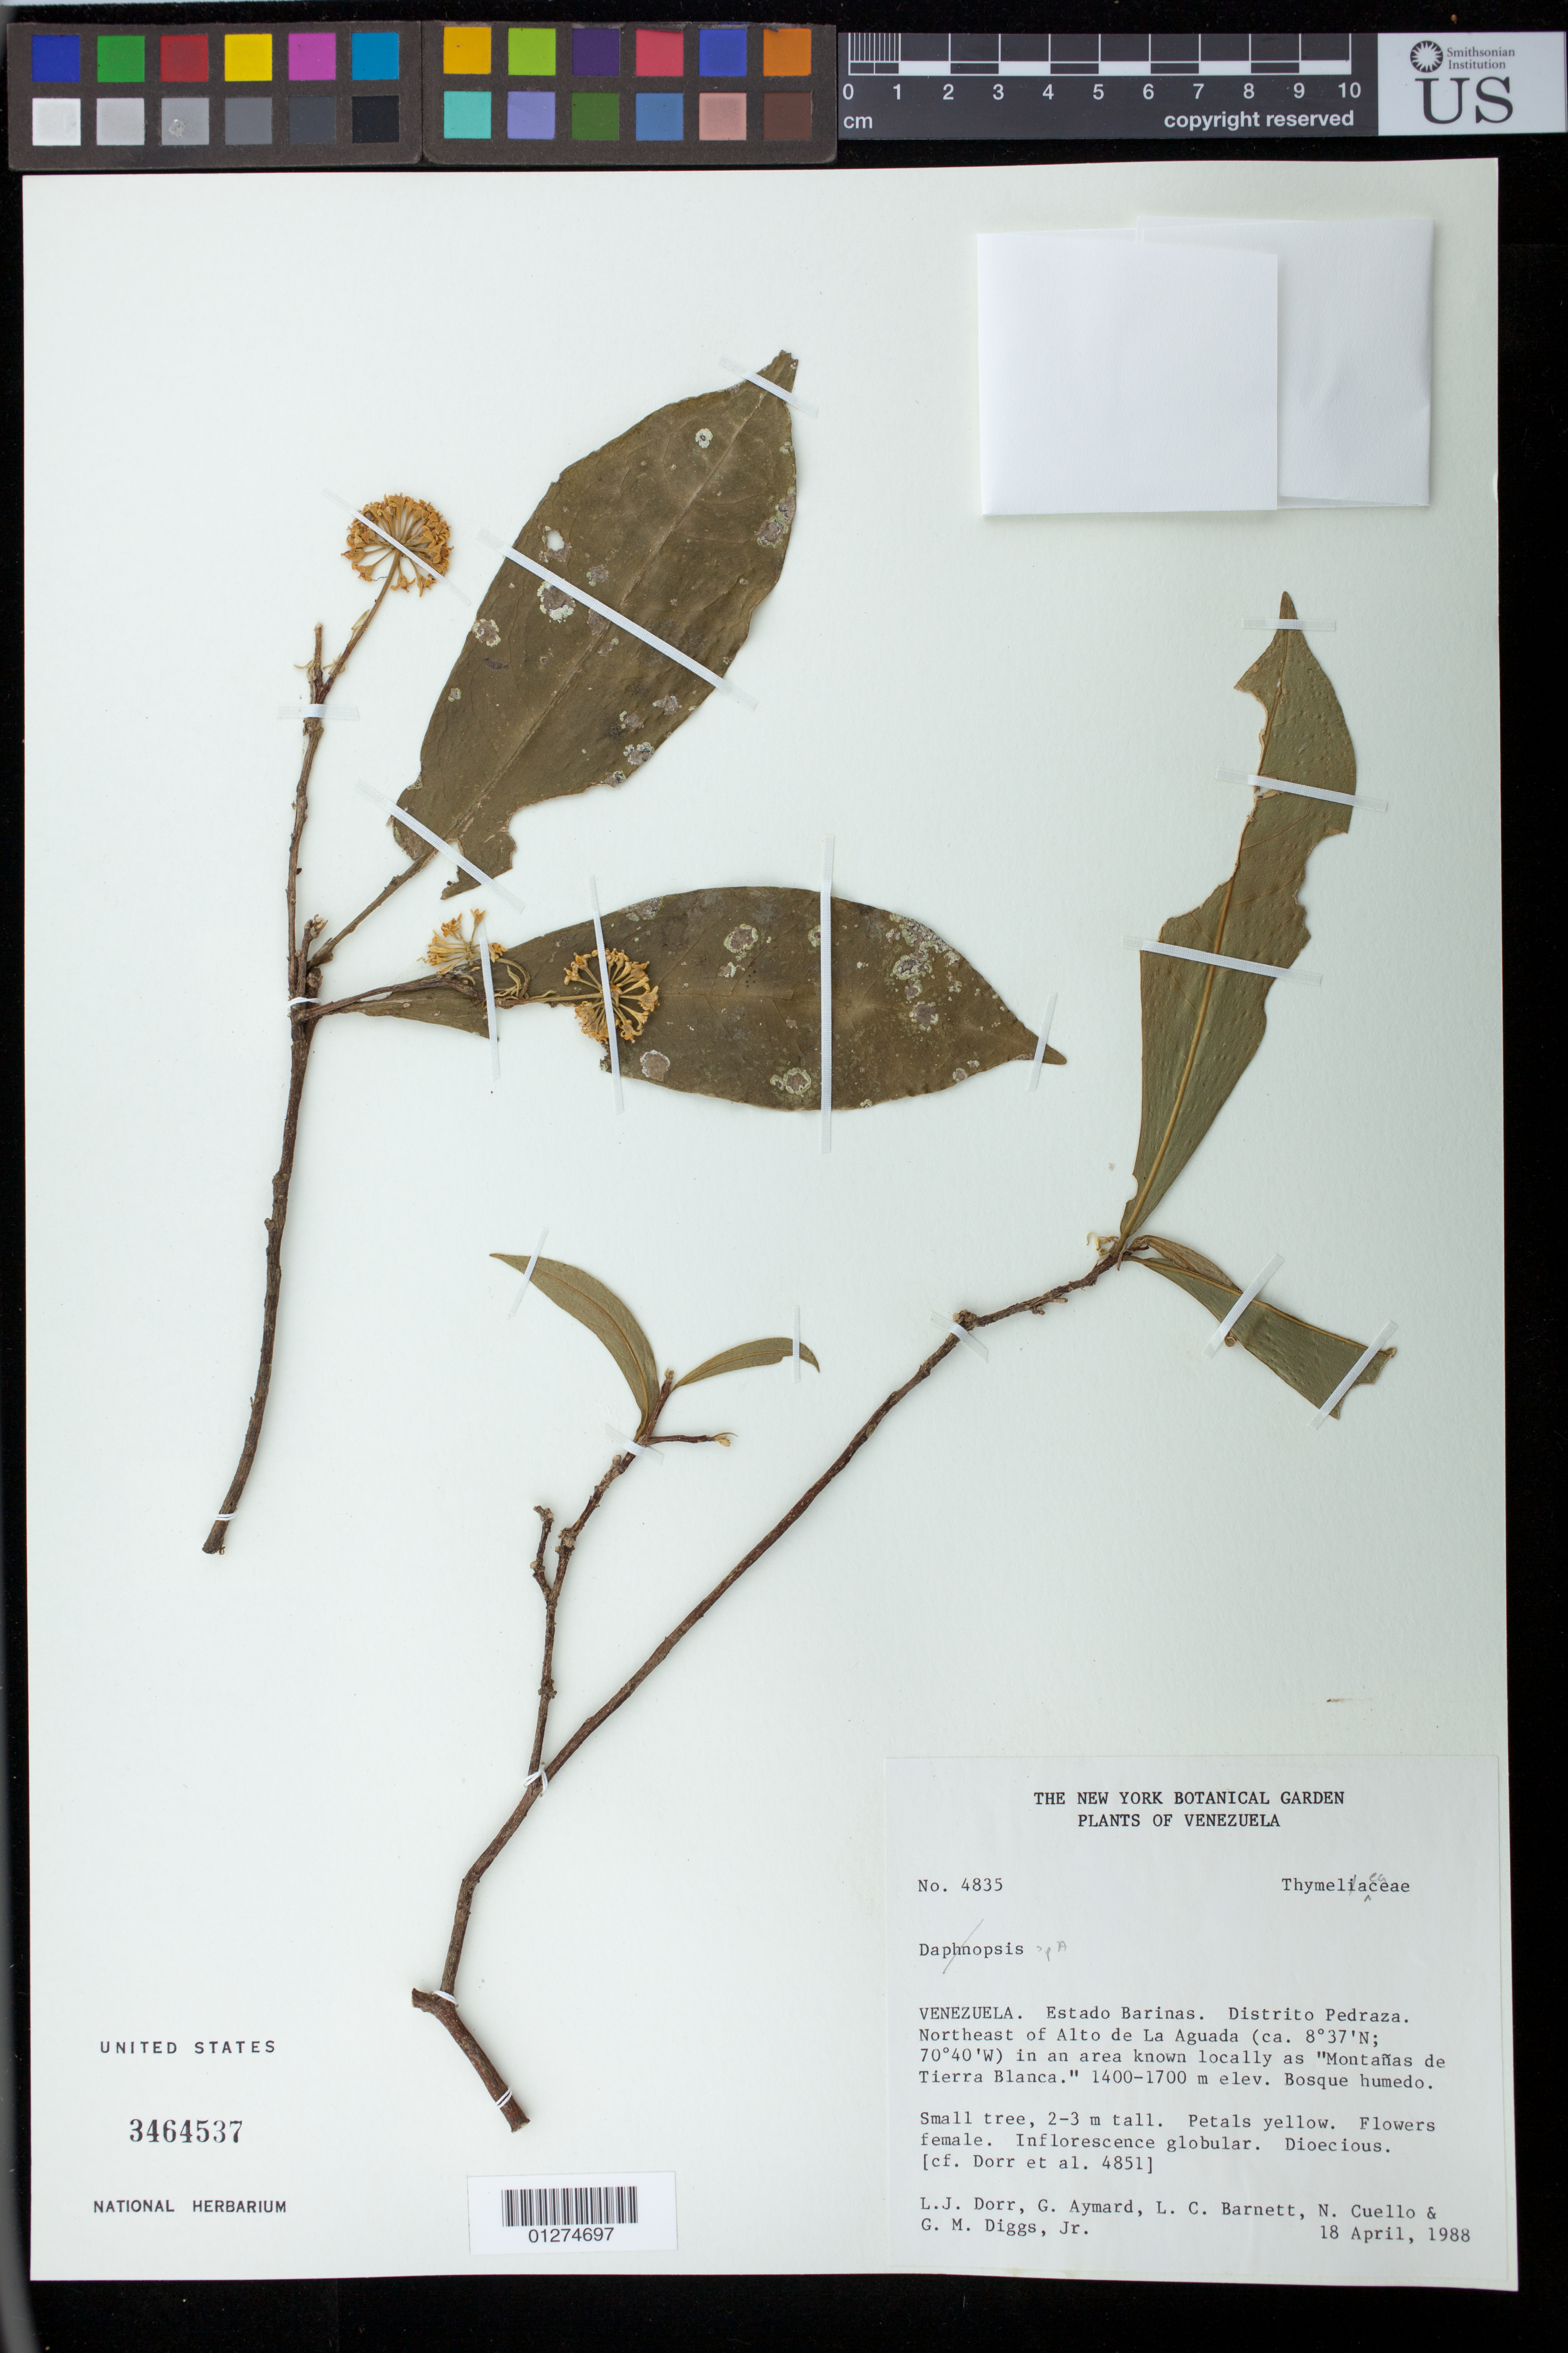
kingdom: Plantae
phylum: Tracheophyta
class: Magnoliopsida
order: Malvales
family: Thymelaeaceae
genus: Schoenobiblus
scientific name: Schoenobiblus sp.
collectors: L. J. Dorr, G. A. Aymard, L. C. Barnett, N. L. Cuello & G. Diggs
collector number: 4835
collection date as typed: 18 Apr 1988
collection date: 1988-04-18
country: Venezuela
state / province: Barinas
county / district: Pedraza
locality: NE of Alto de La Aguada in an area known locally as 'Montañas de Tierra Blanca"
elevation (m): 1400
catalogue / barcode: US 3464537